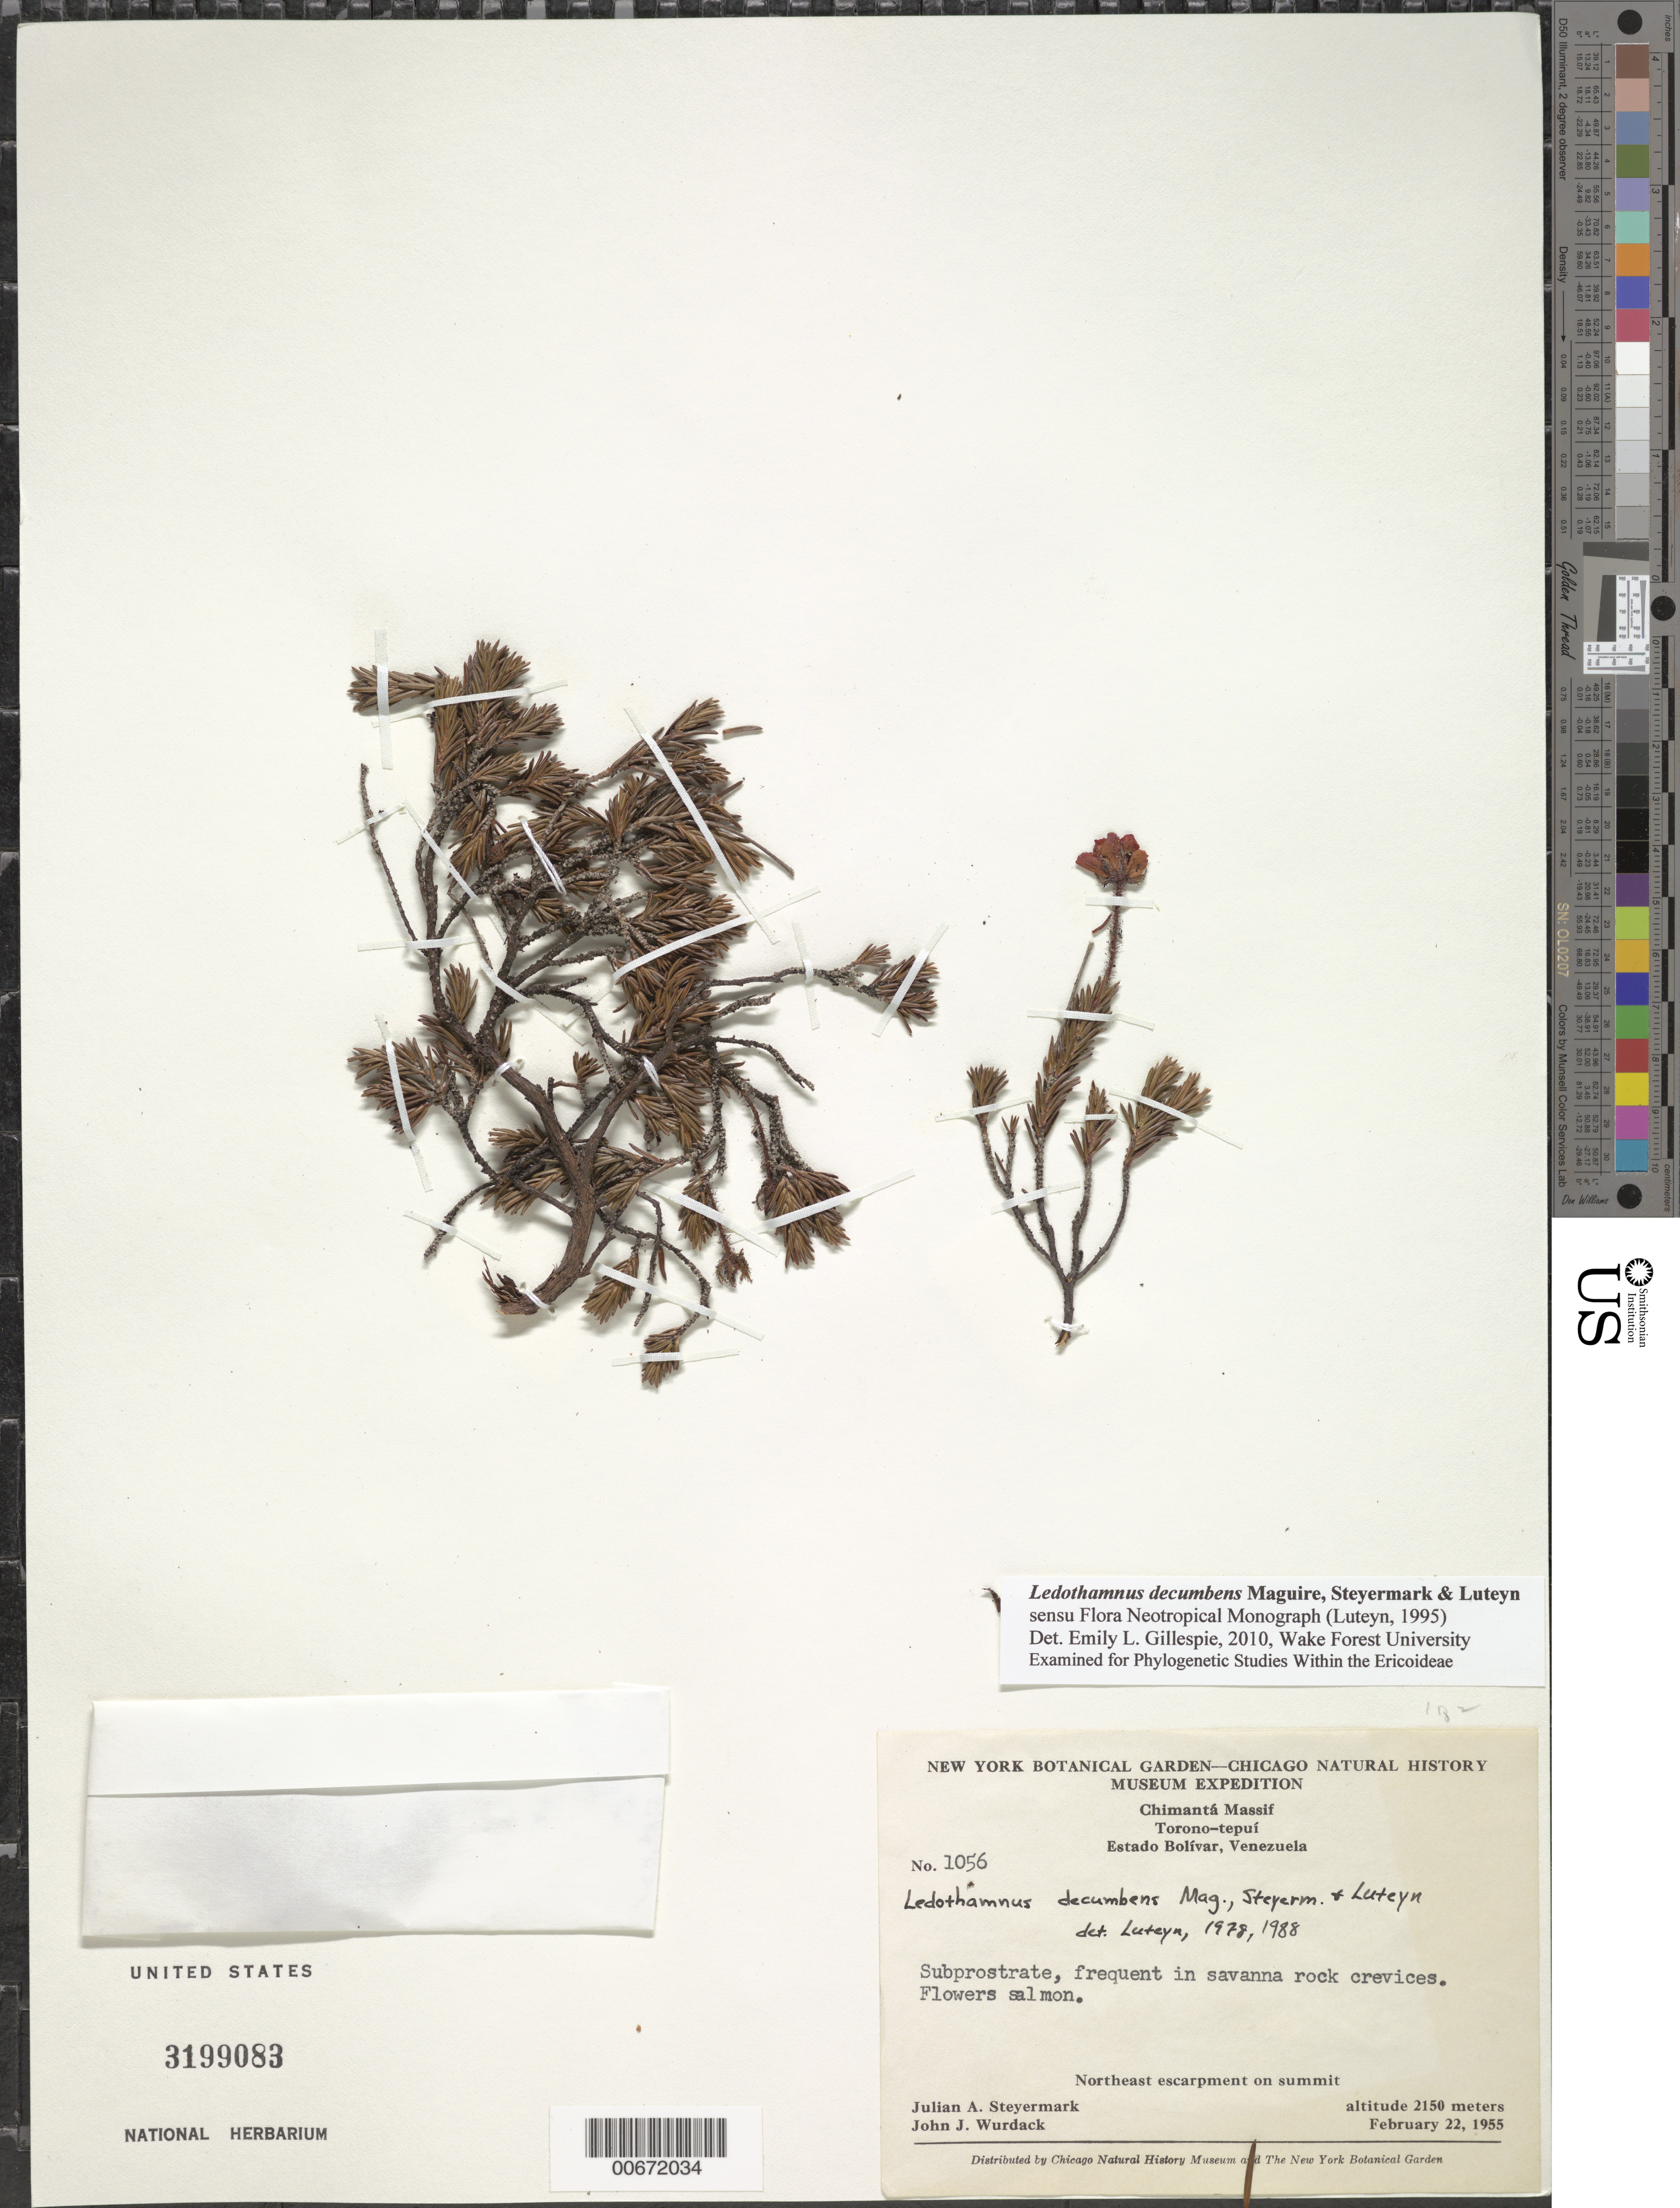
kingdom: Plantae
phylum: Tracheophyta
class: Magnoliopsida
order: Ericales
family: Ericaceae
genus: Ledothamnus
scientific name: Ledothamnus decumbens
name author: Maguire et al.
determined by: Luteyn, J. L.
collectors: J. Steyermark & J. J. Wurdack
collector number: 55 1056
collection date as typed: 22-Feb-55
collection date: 1955-02-22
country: Venezuela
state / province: Bolívar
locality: Chimantá Massif, Torono-tepuí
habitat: Savanna rock crevices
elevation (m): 2150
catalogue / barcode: US 3199083